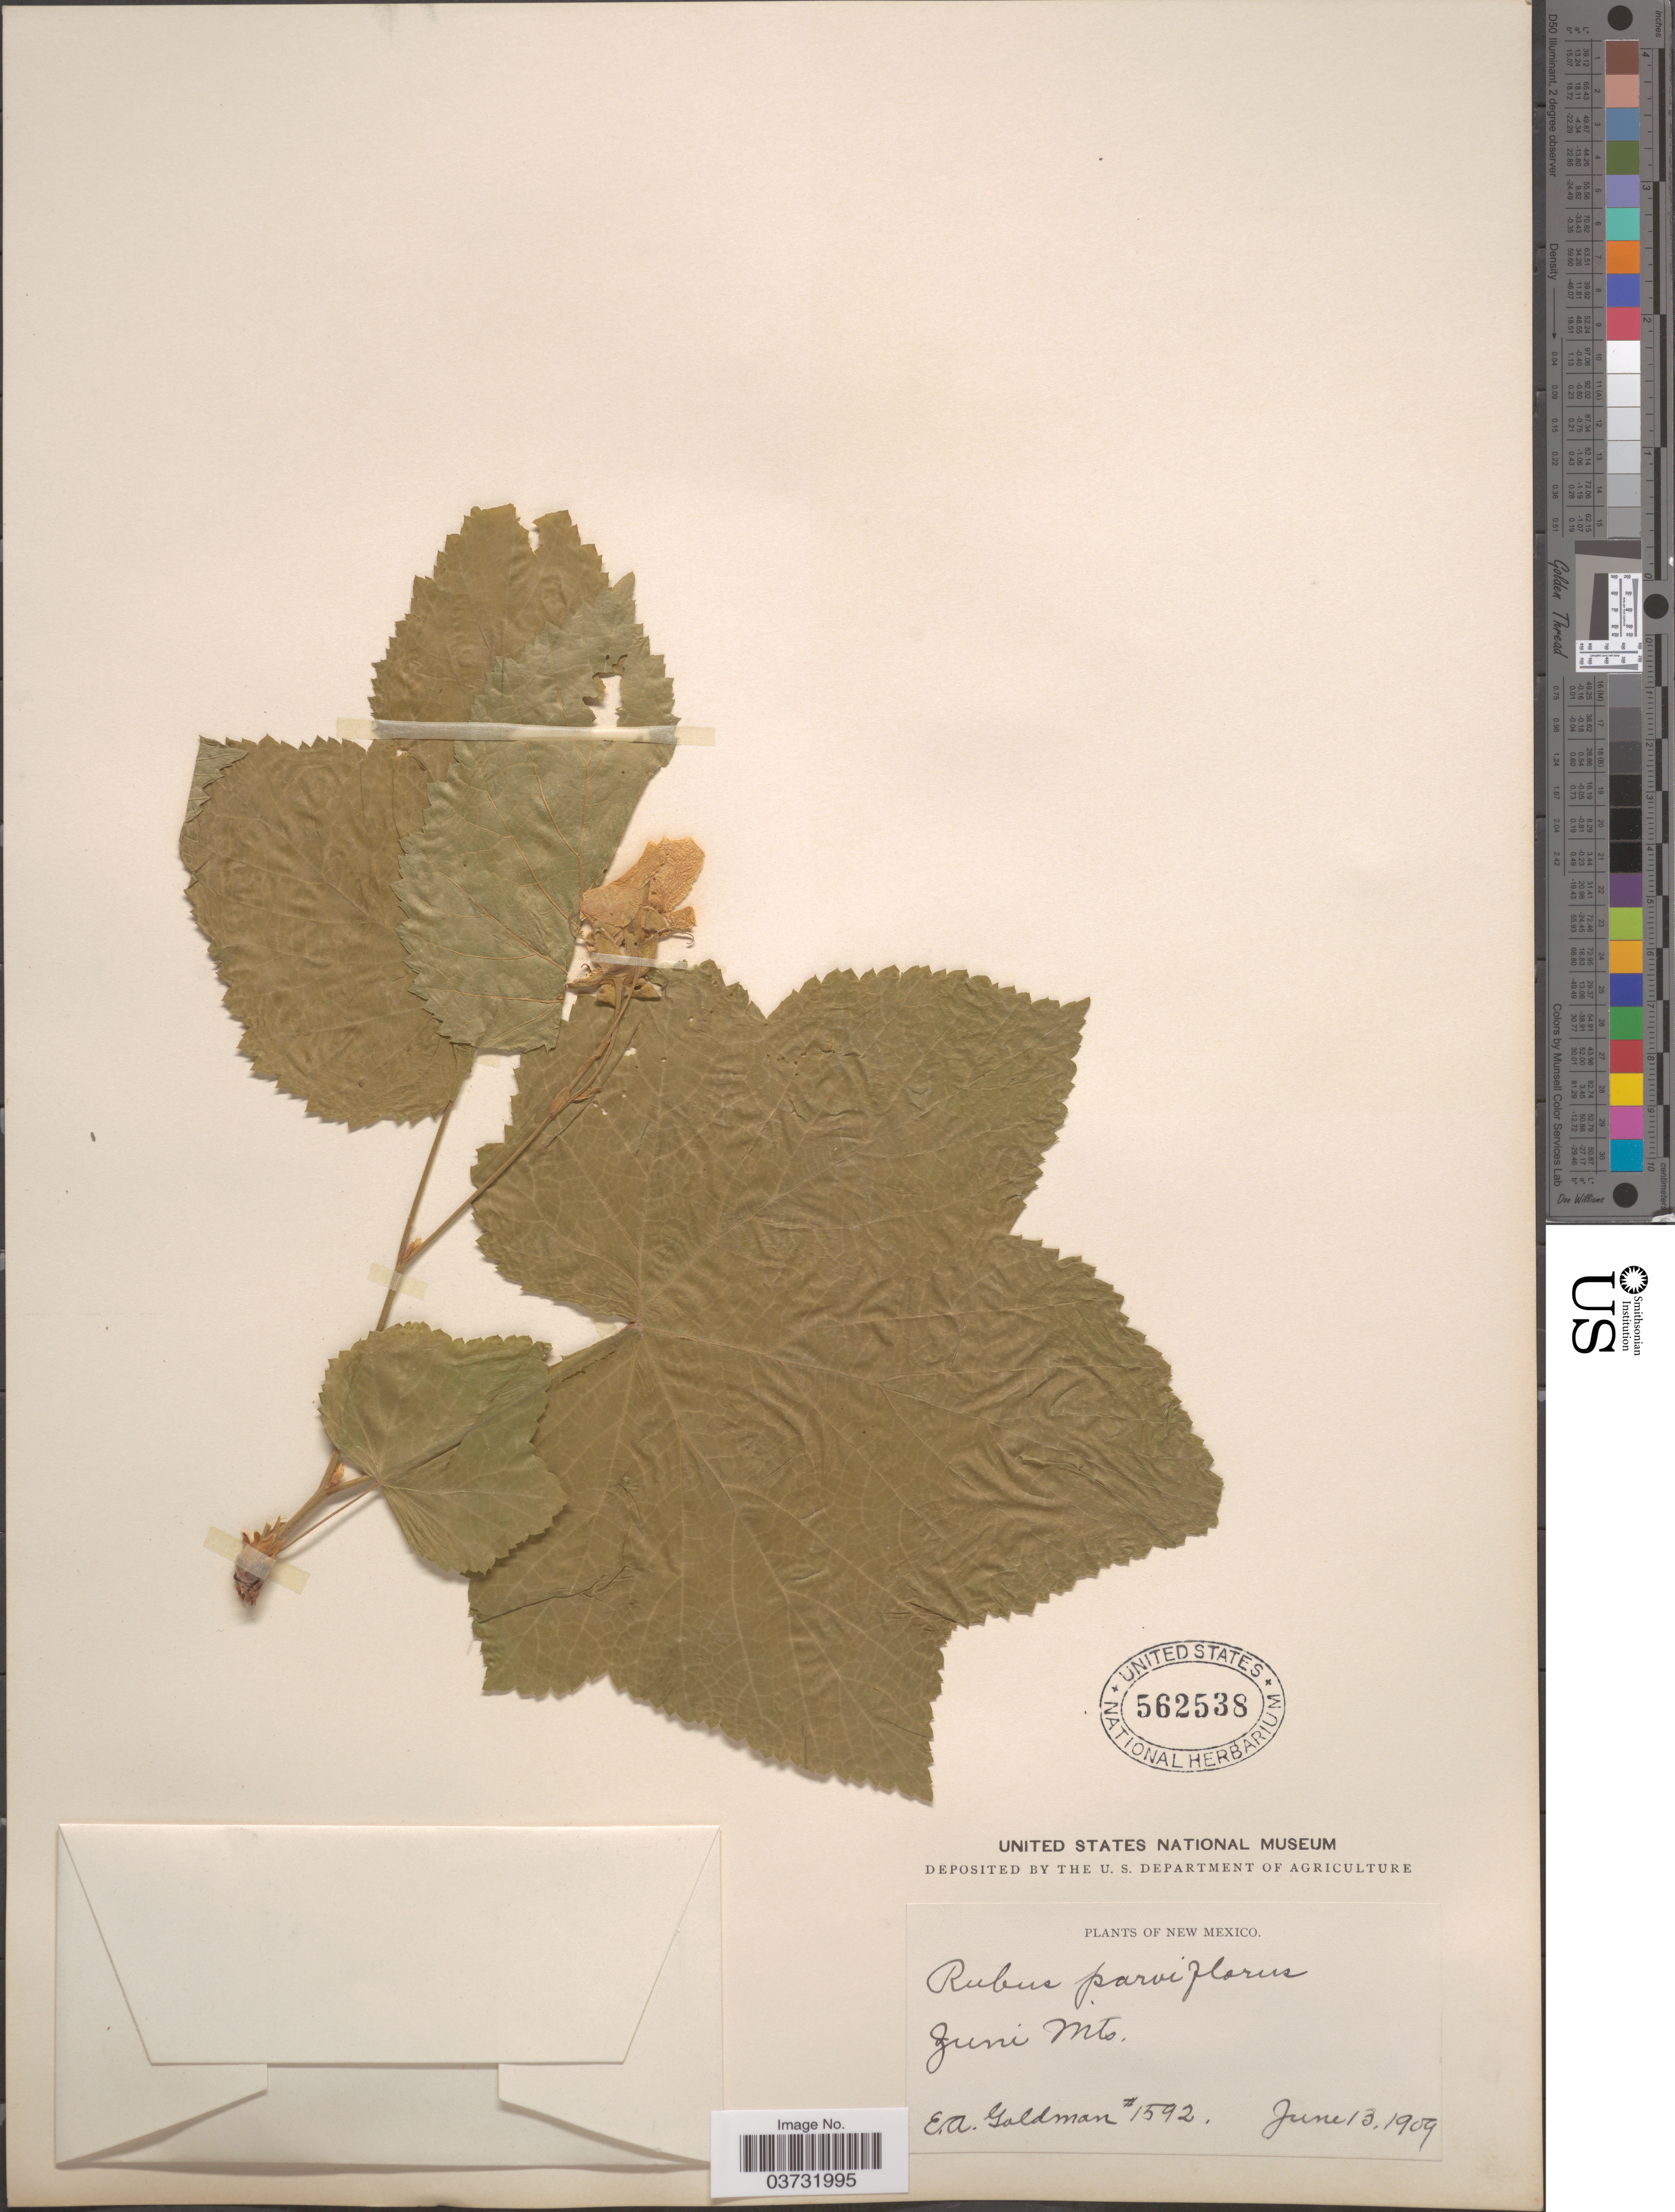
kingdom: Plantae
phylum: Tracheophyta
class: Magnoliopsida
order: Rosales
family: Rosaceae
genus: Rubus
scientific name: Rubus parviflorus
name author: Nutt.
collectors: E. A. Goldman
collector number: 1592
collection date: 1909-06-13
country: United States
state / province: New Mexico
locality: Zuni Mts.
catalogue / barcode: US 562538